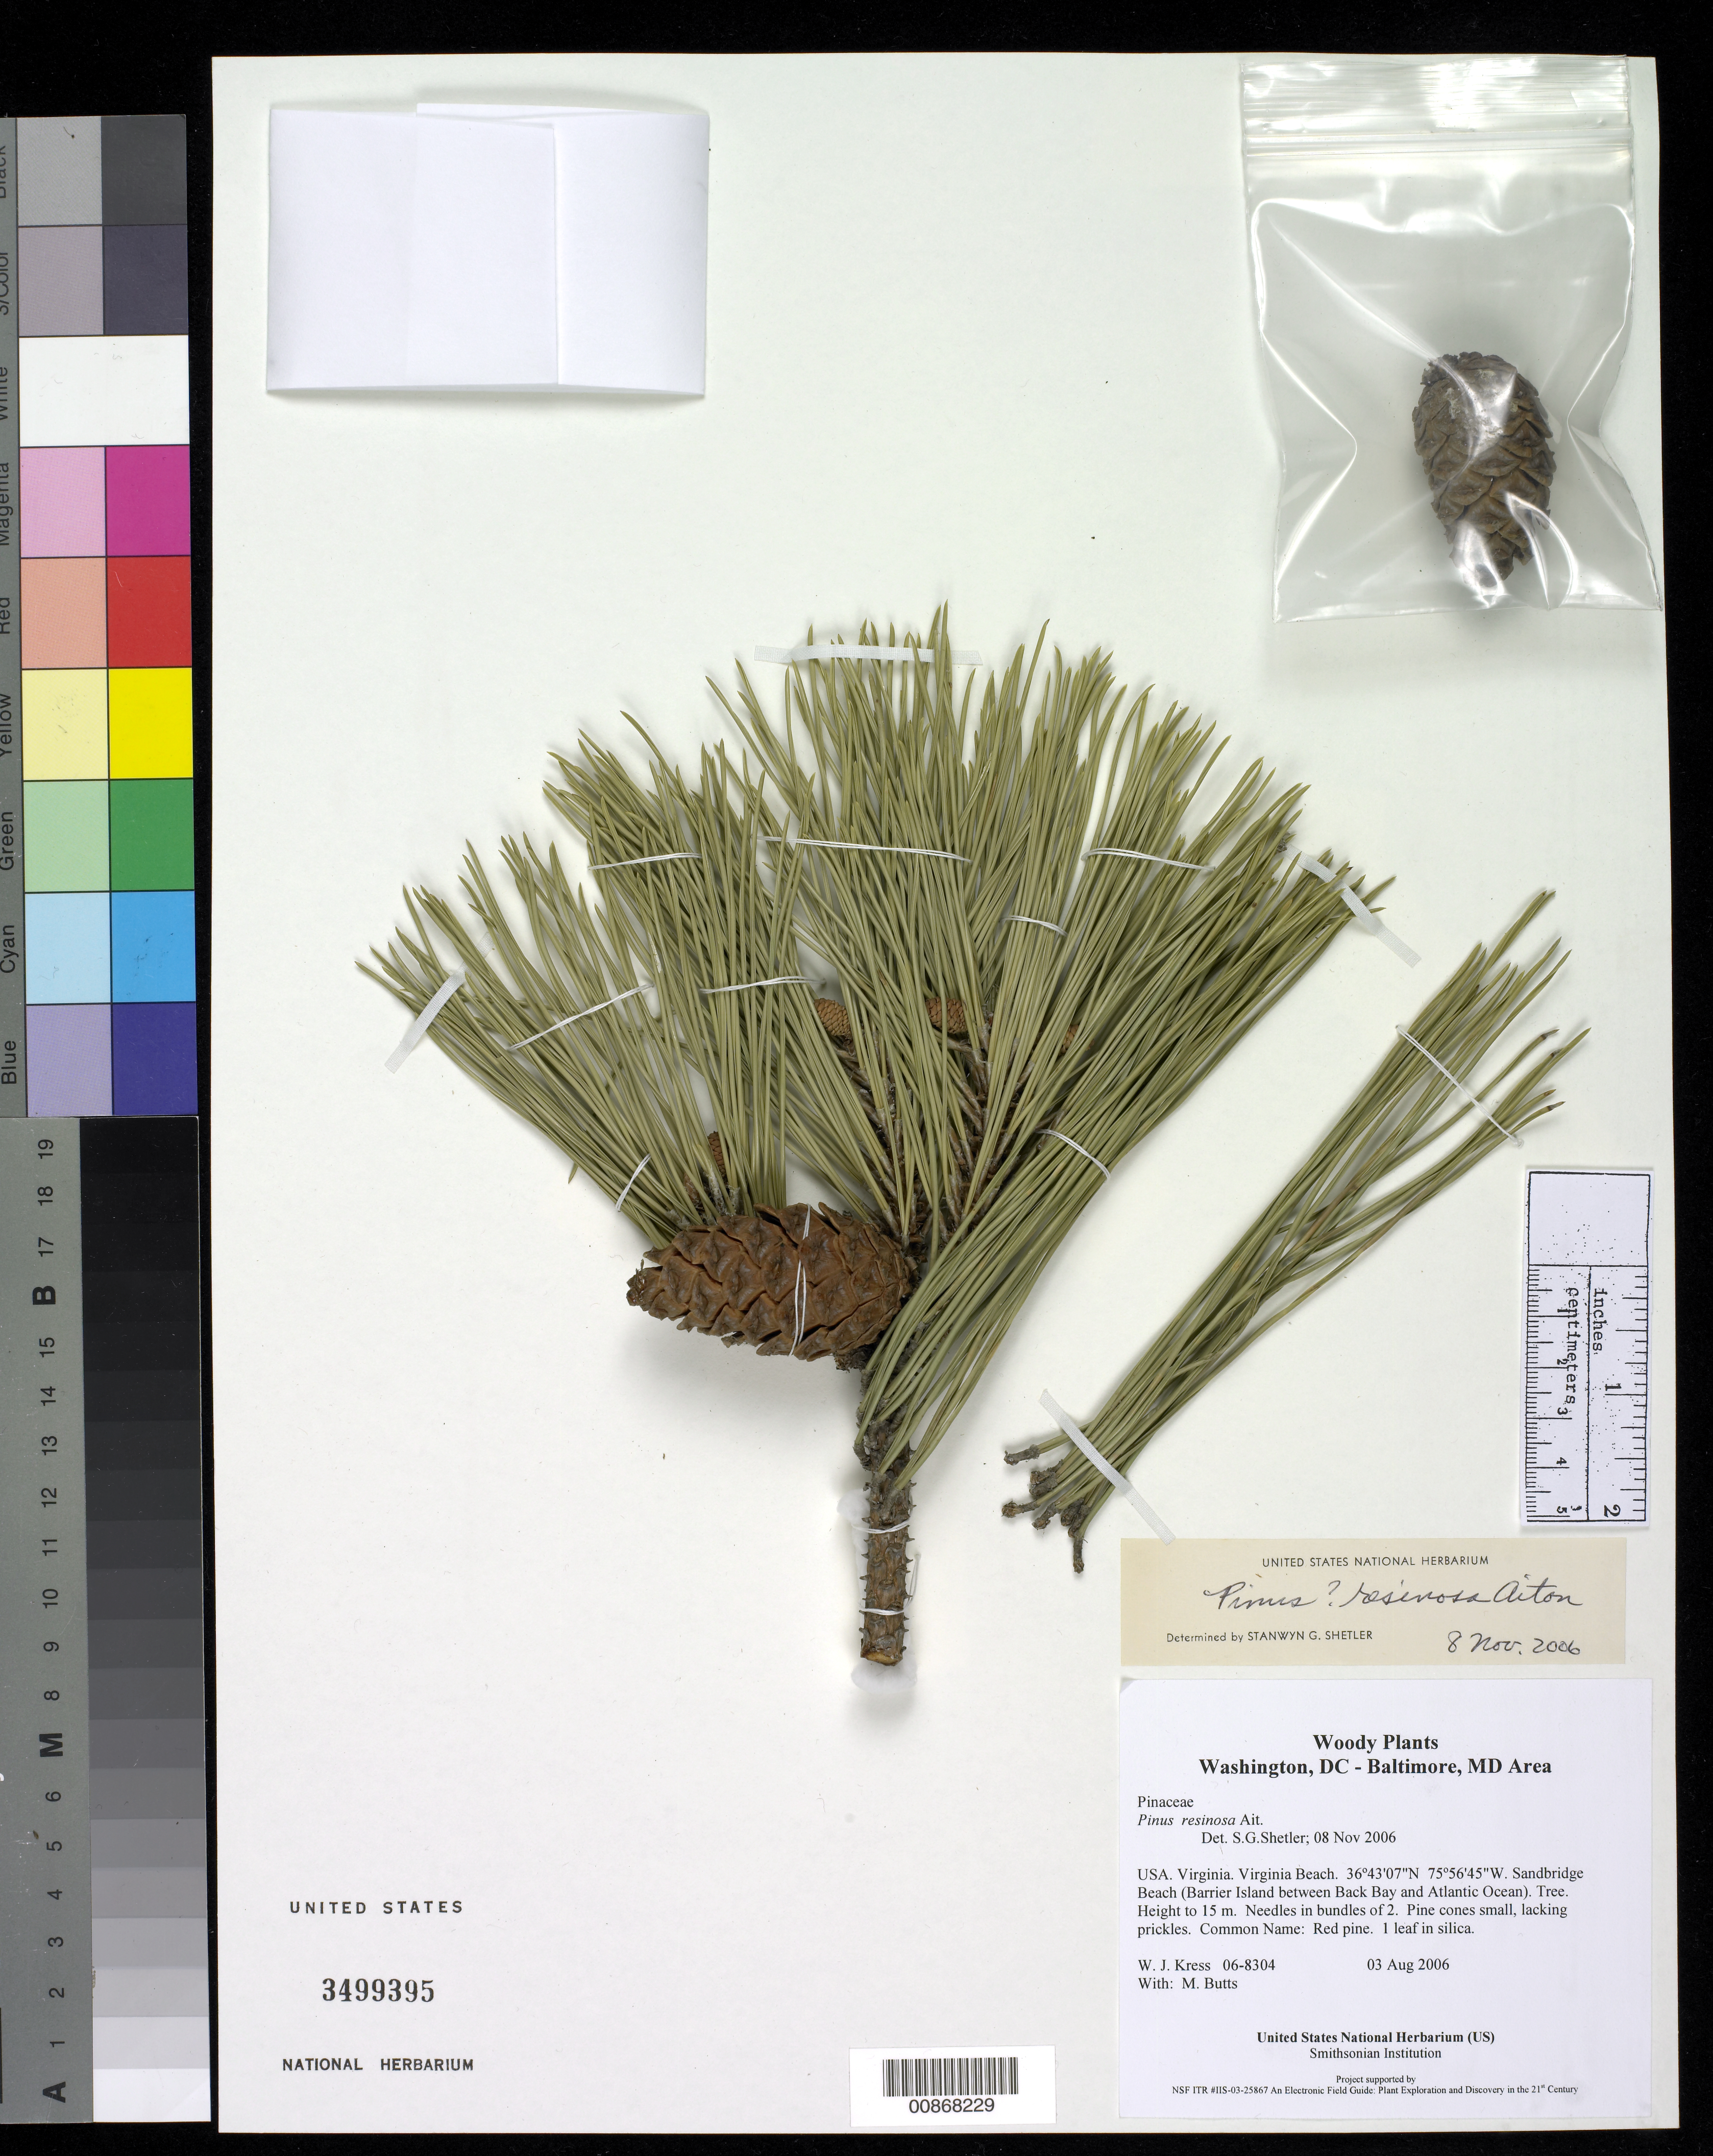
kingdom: Plantae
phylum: Tracheophyta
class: Pinopsida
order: Pinales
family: Pinaceae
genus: Pinus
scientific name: Pinus resinosa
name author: Aiton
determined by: Shetler, Stanwyn G., (US), NMNH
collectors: W. J. Kress & M. B. Butts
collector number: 06-8304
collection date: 2006-08-03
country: United States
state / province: Virginia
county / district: City of Virginia Beach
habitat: Sandbridge Beach (Barrier Island between Back Bay and Atlantic Ocean).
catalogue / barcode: US 3499395